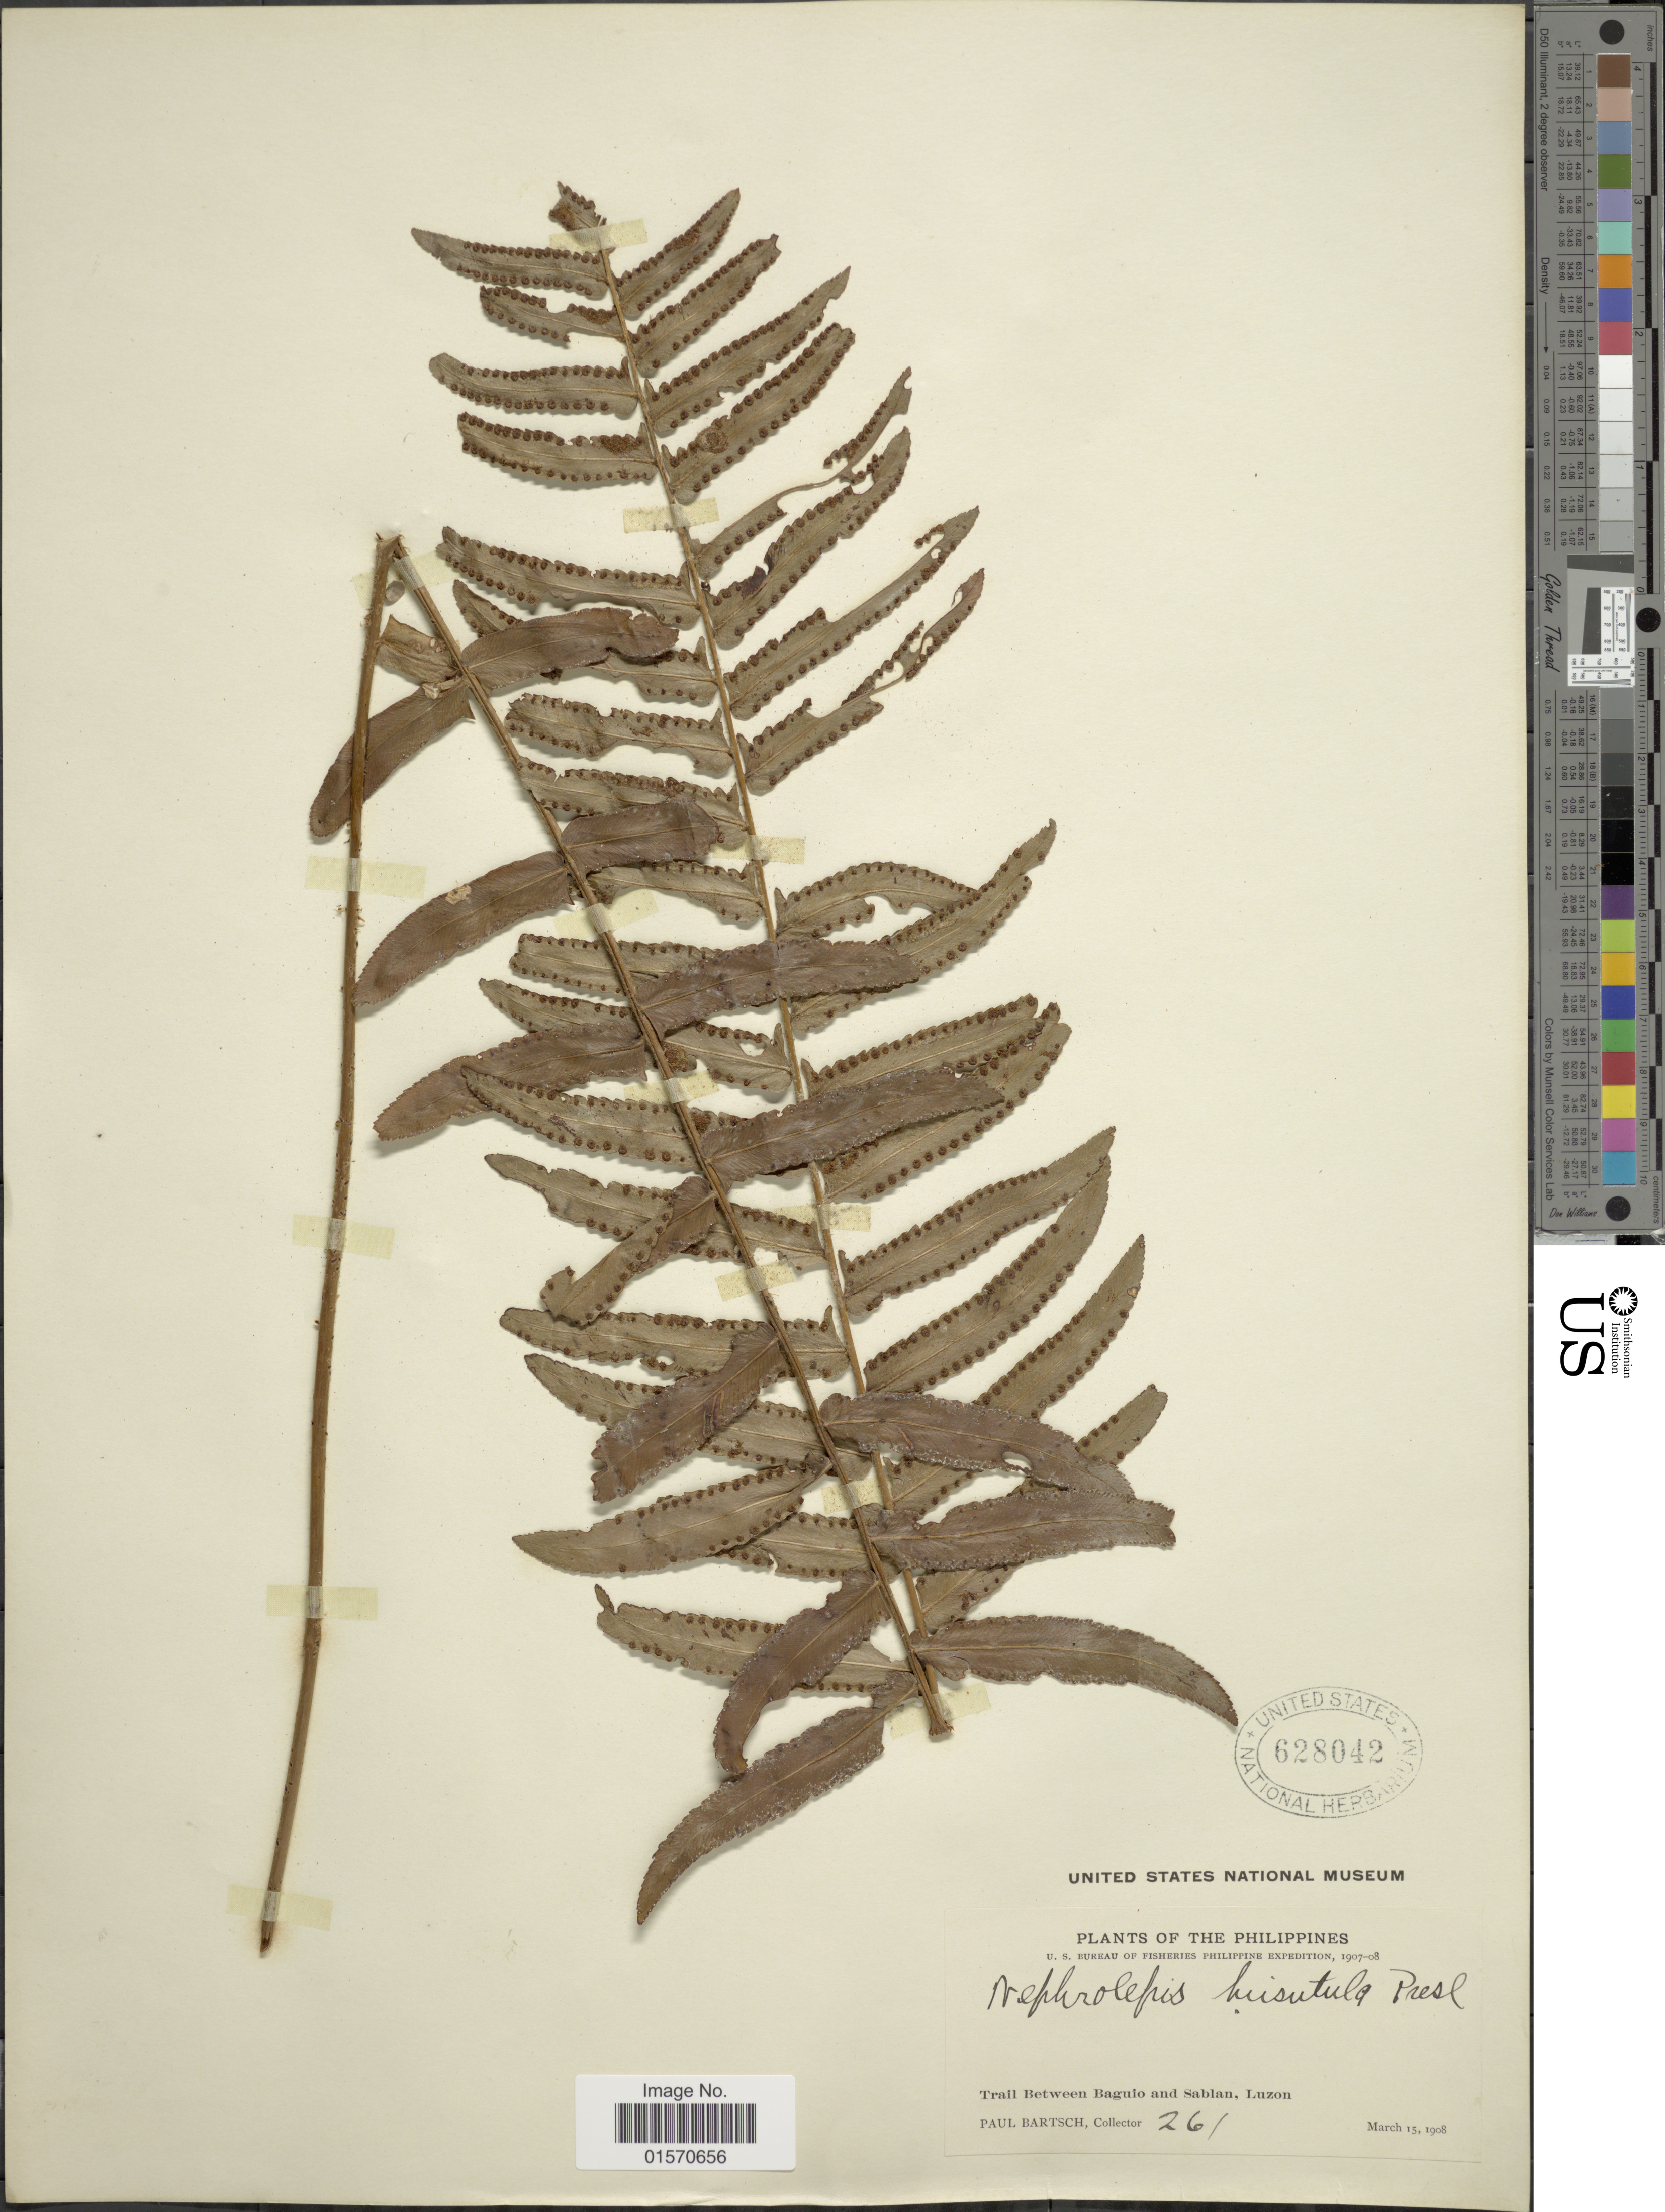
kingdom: Plantae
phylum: Tracheophyta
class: Polypodiopsida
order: Polypodiales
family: Nephrolepidaceae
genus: Nephrolepis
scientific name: Nephrolepis multiflora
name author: (Roxb.) F.M. Jarrett ex C.V. Morton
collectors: P. Bartsch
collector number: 261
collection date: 1908-05-15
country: Philippines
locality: Trail between Baguio and Sablan, Luzon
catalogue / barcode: US 628042